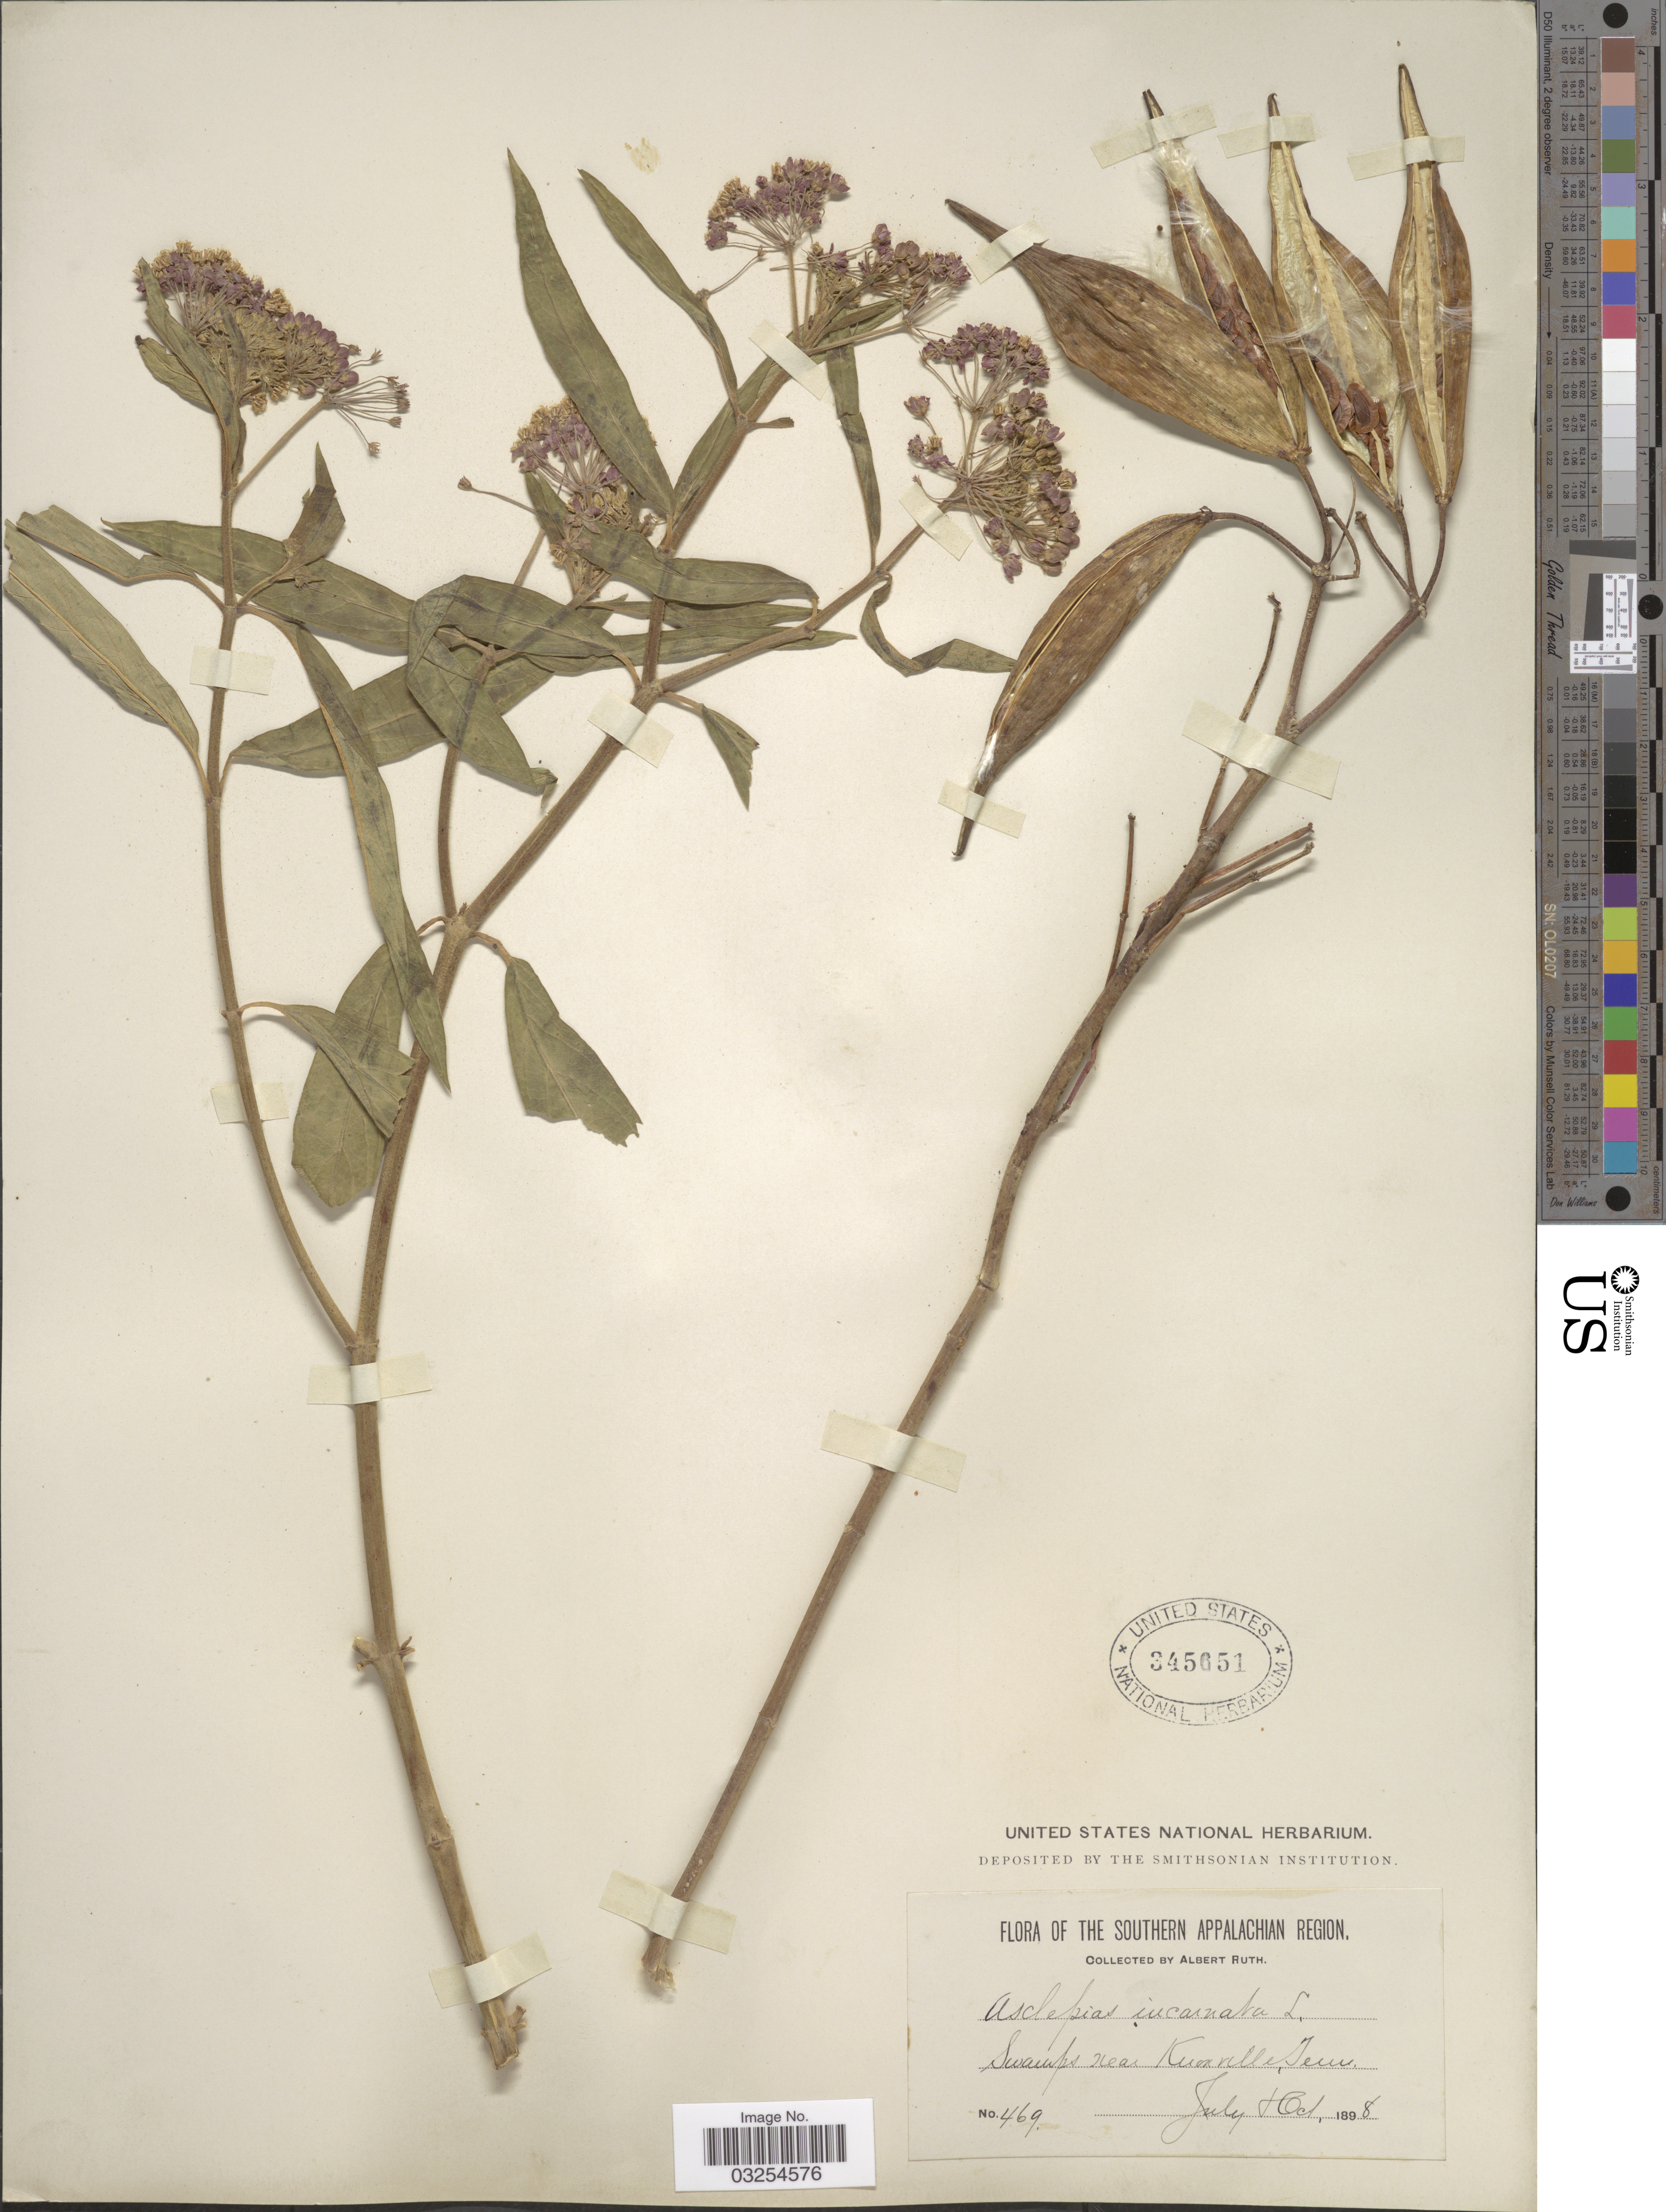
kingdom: Plantae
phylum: Tracheophyta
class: Magnoliopsida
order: Gentianales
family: Apocynaceae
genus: Asclepias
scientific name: Asclepias incarnata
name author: L.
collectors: A. Ruth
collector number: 469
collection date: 1898-07/1898-10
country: United States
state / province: Tennessee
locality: The Southern Appalachian Region. Swamps near Knoxville.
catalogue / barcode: US 345651